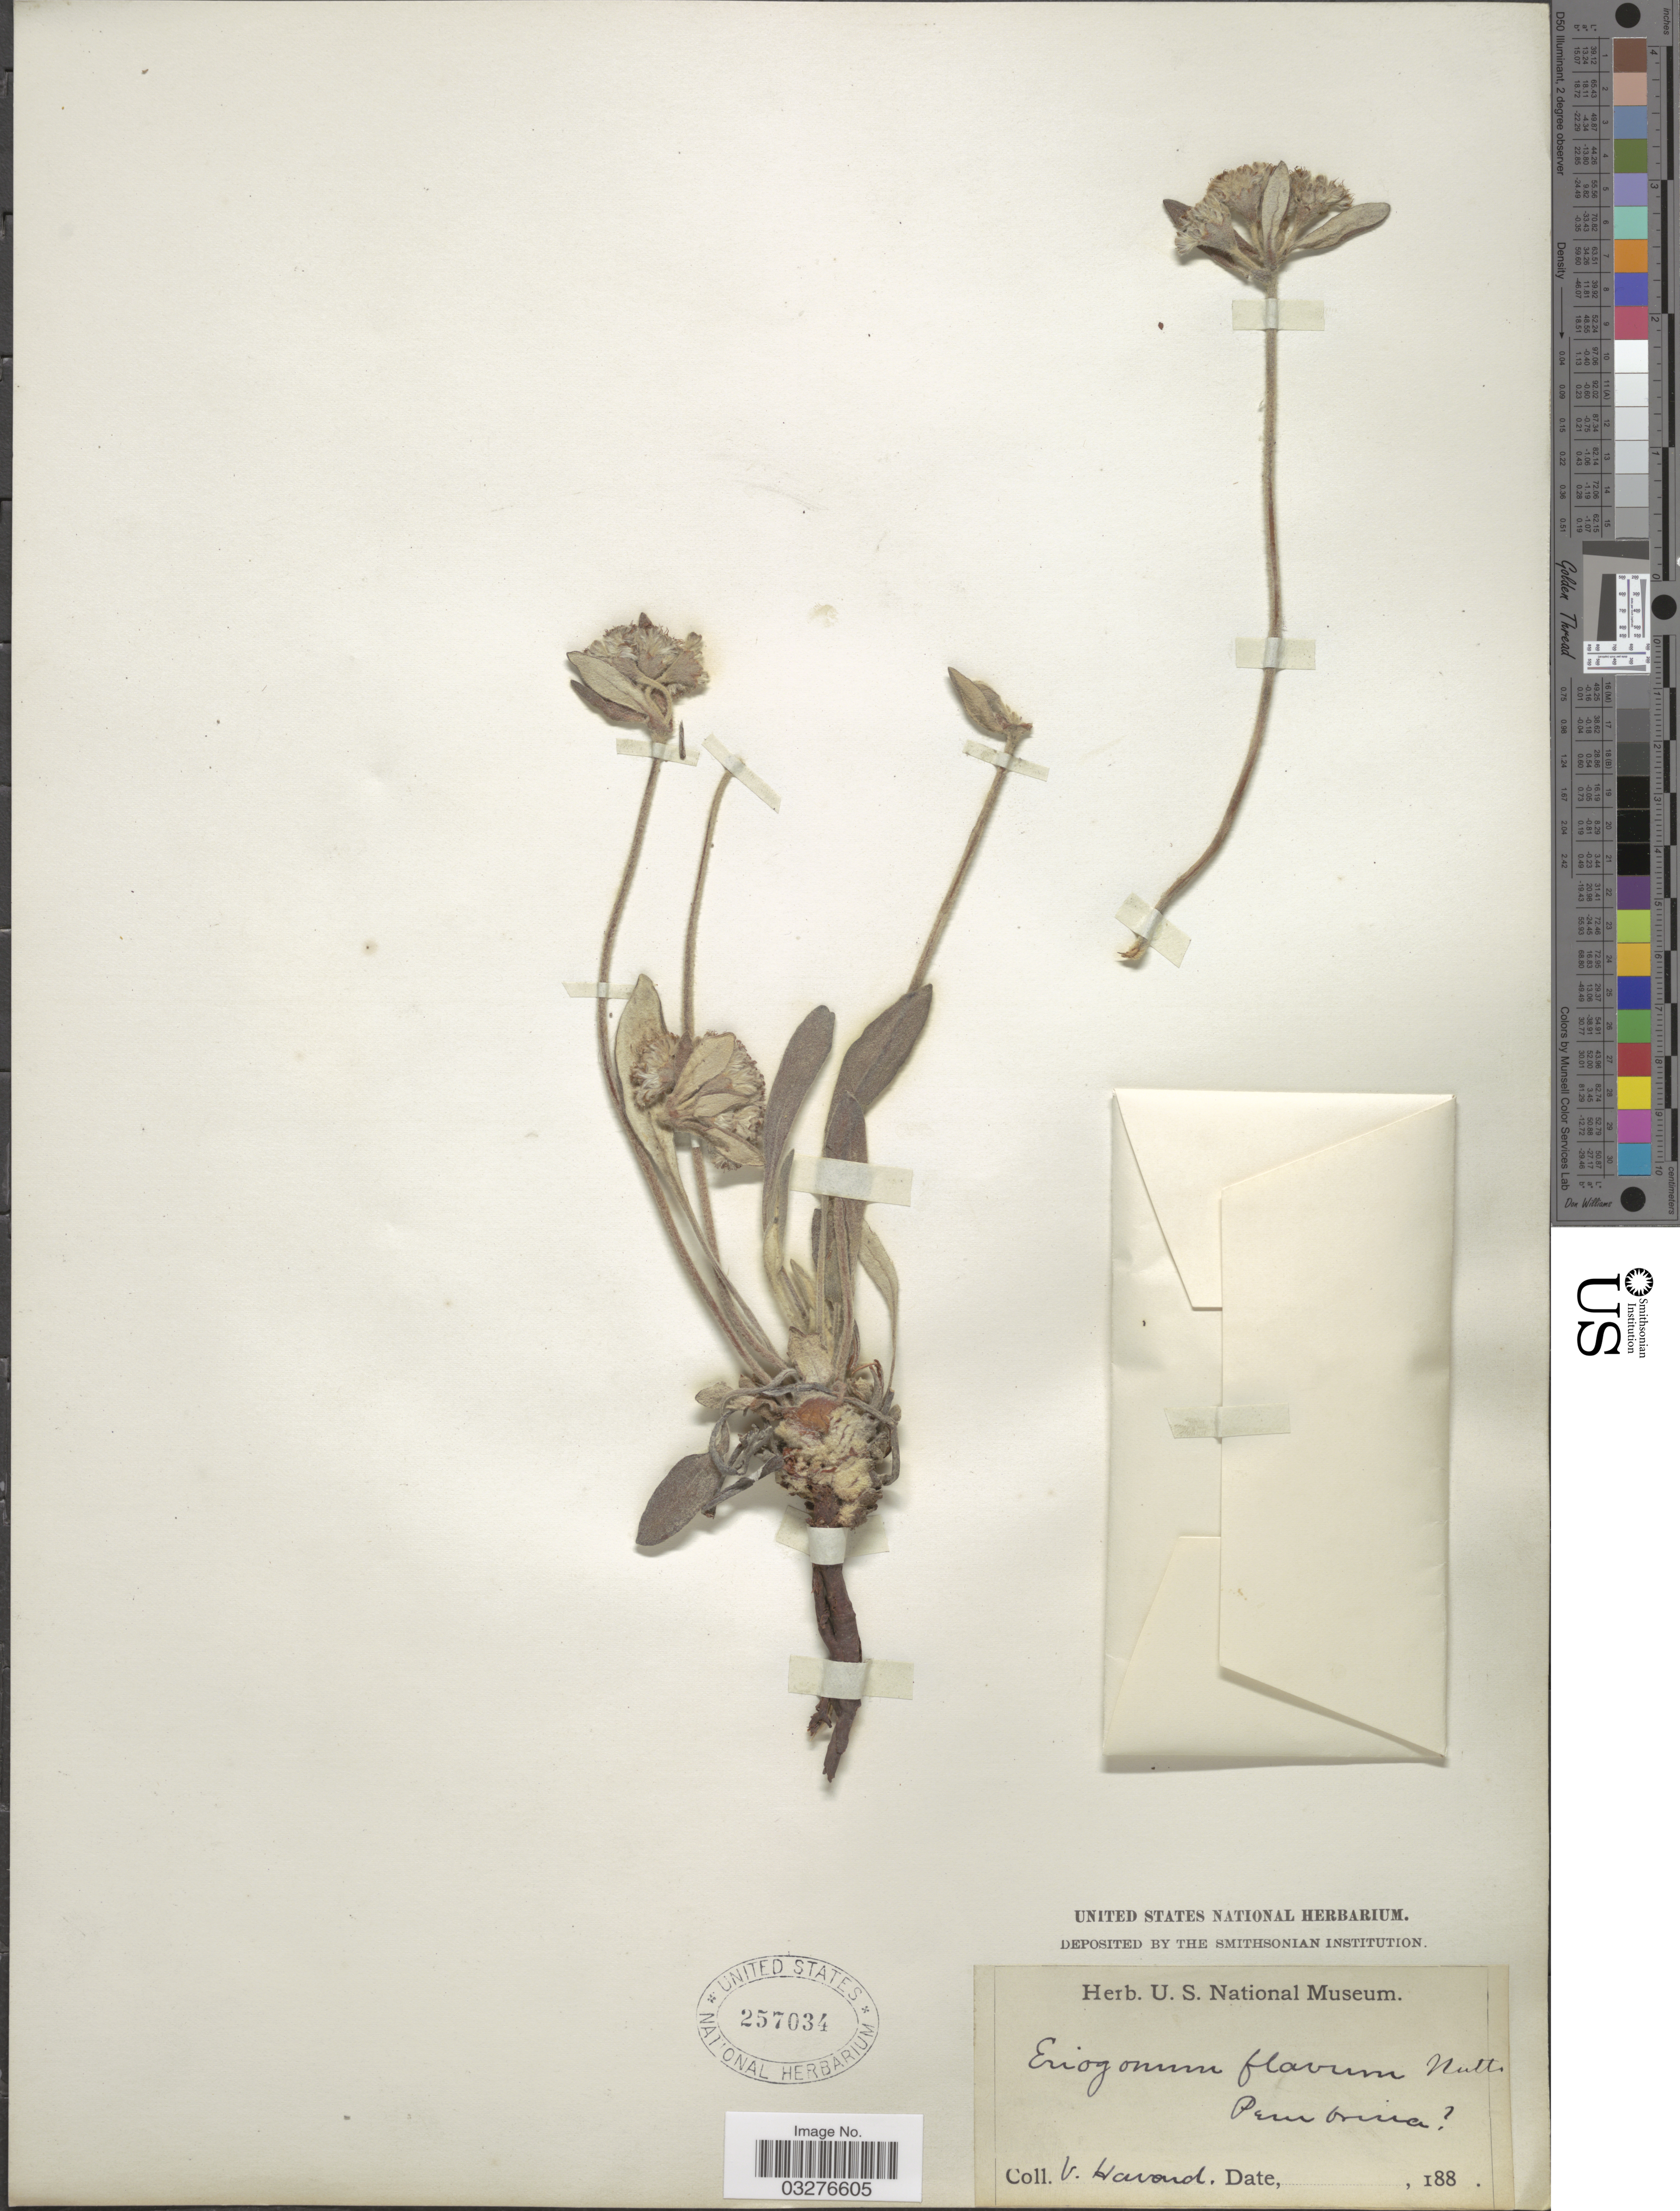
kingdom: Plantae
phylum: Tracheophyta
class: Magnoliopsida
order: Caryophyllales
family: Polygonaceae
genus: Eriogonum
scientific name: Eriogonum flavum var. flavum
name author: Nutt. ex Benth.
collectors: V. Havard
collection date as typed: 188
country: United States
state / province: North Dakota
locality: Pembina [unsure placement]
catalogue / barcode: US 257034